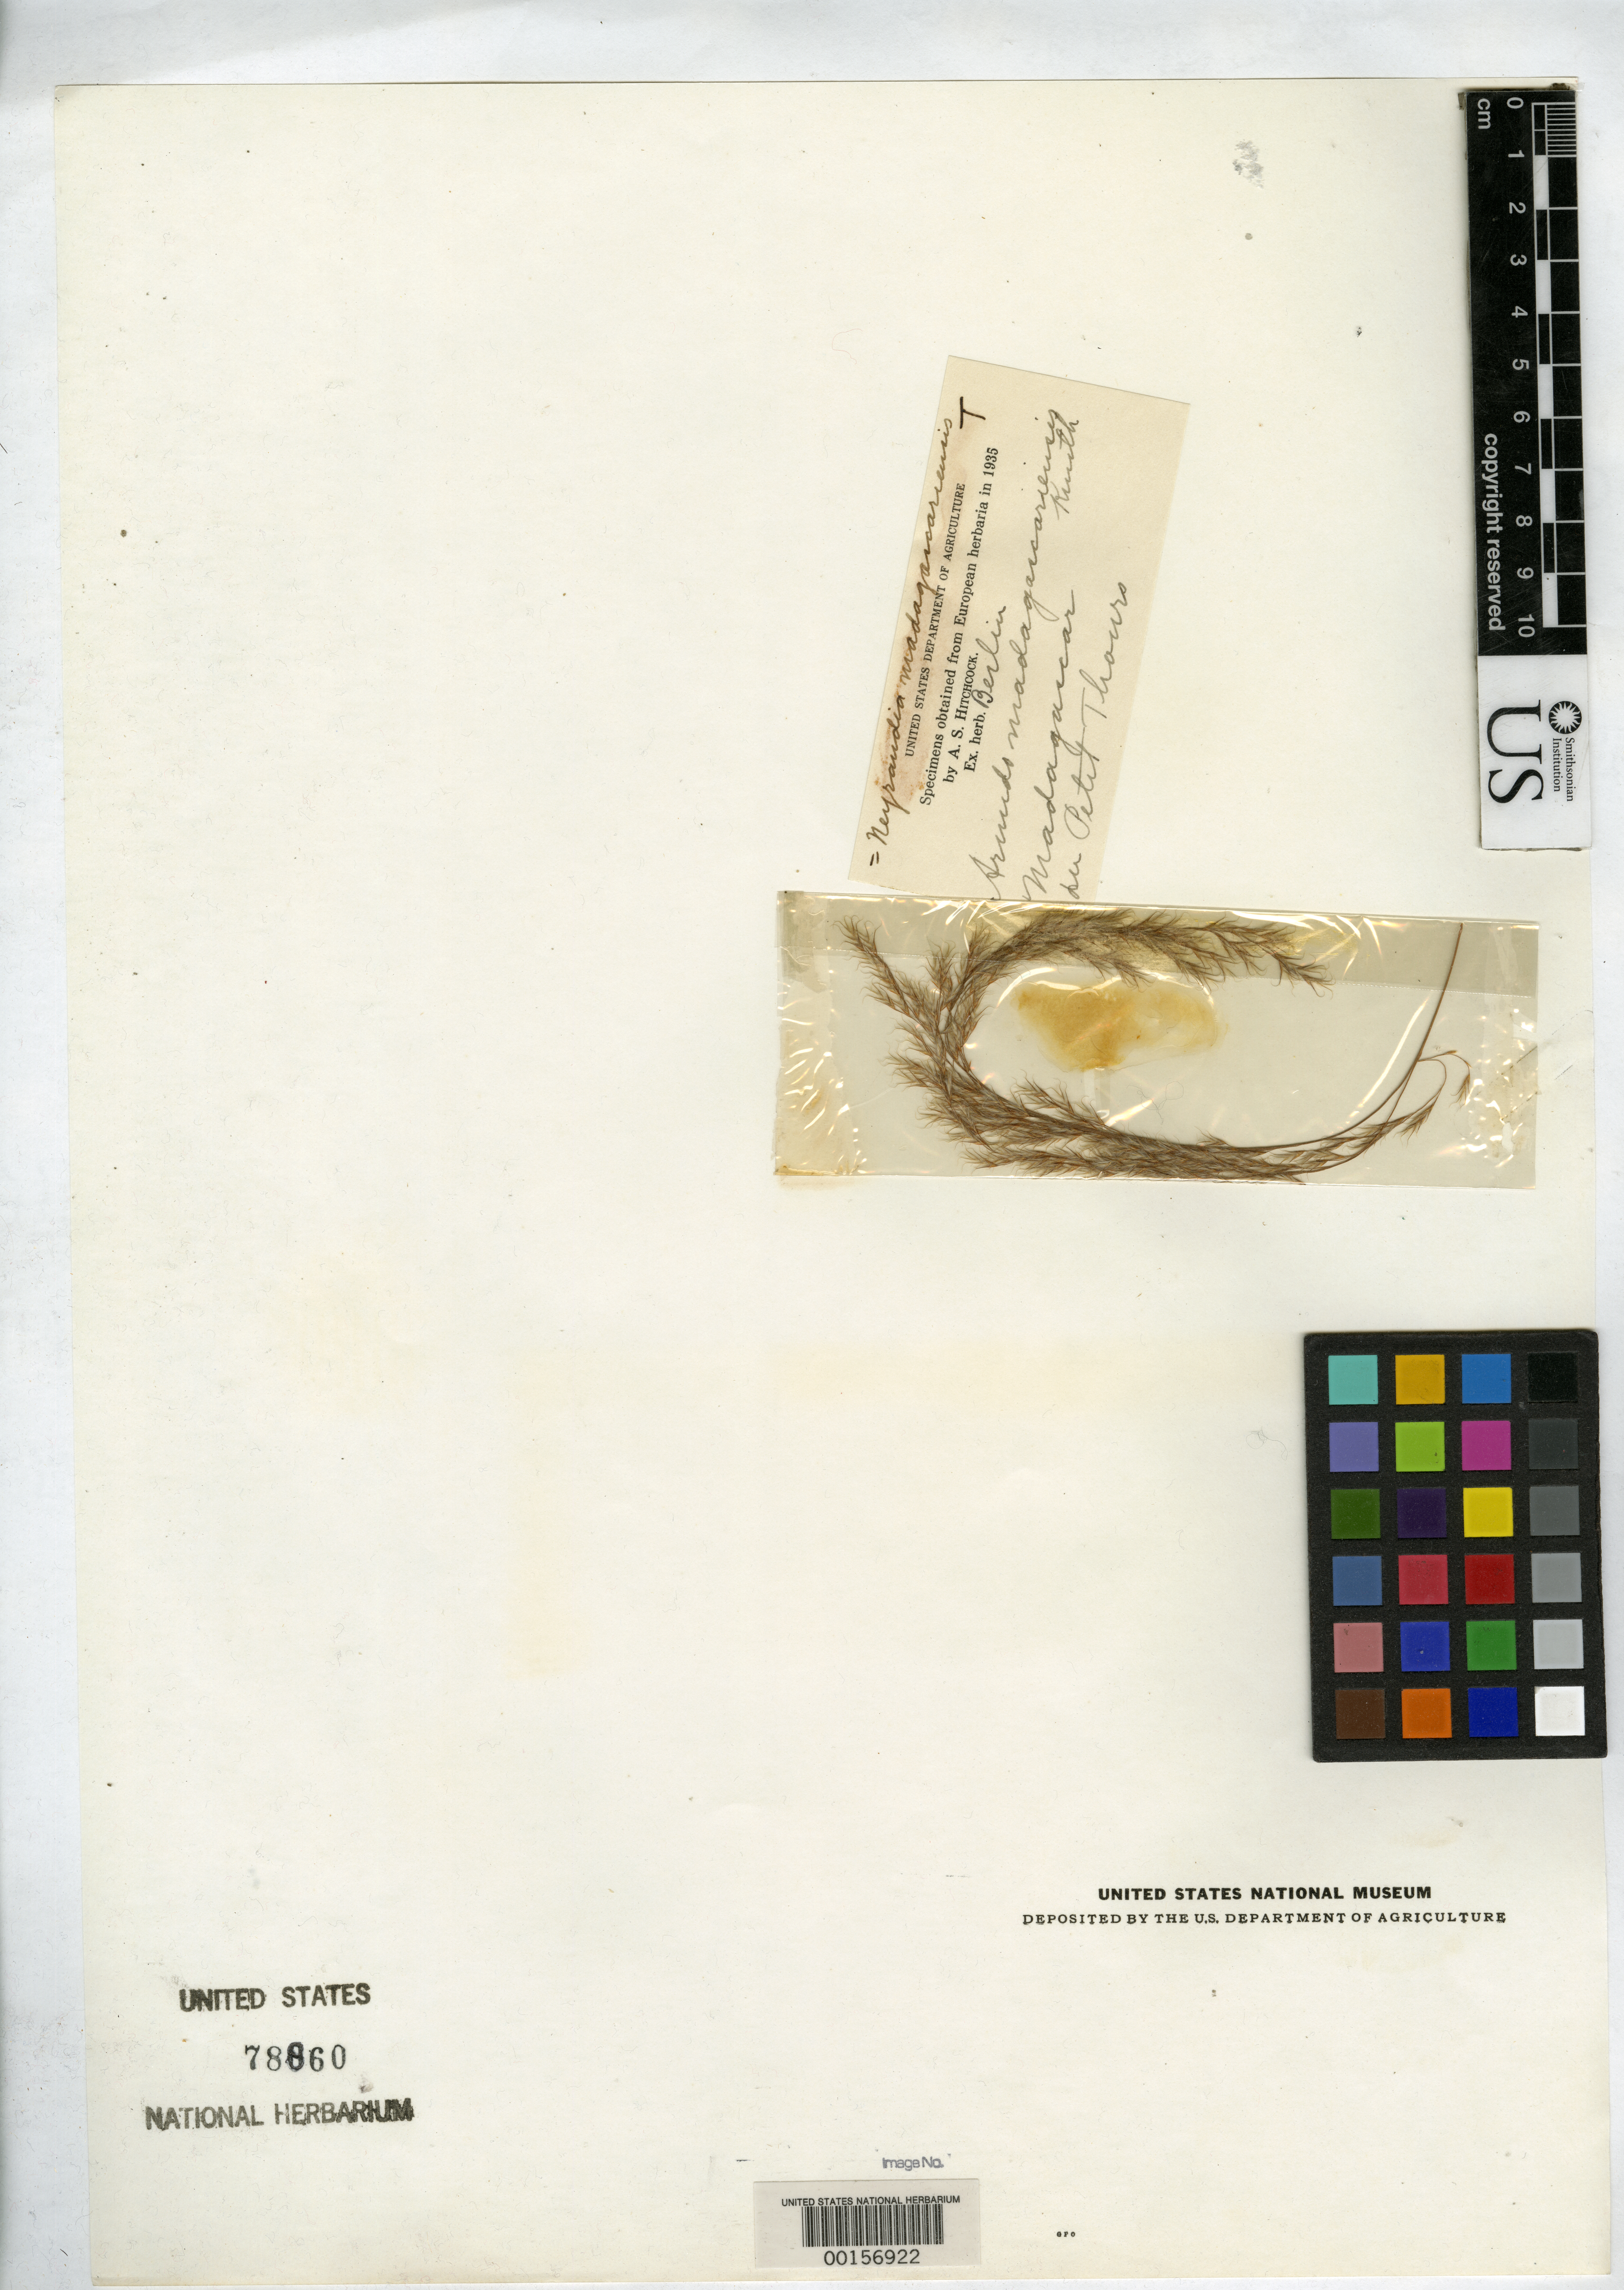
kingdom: Plantae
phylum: Tracheophyta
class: Liliopsida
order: Poales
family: Poaceae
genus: Arundo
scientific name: Arundo madagascariensis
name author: Kunth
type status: Type Fragment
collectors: L. M. Du Petit-Thouars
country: Madagascar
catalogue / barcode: US 78860